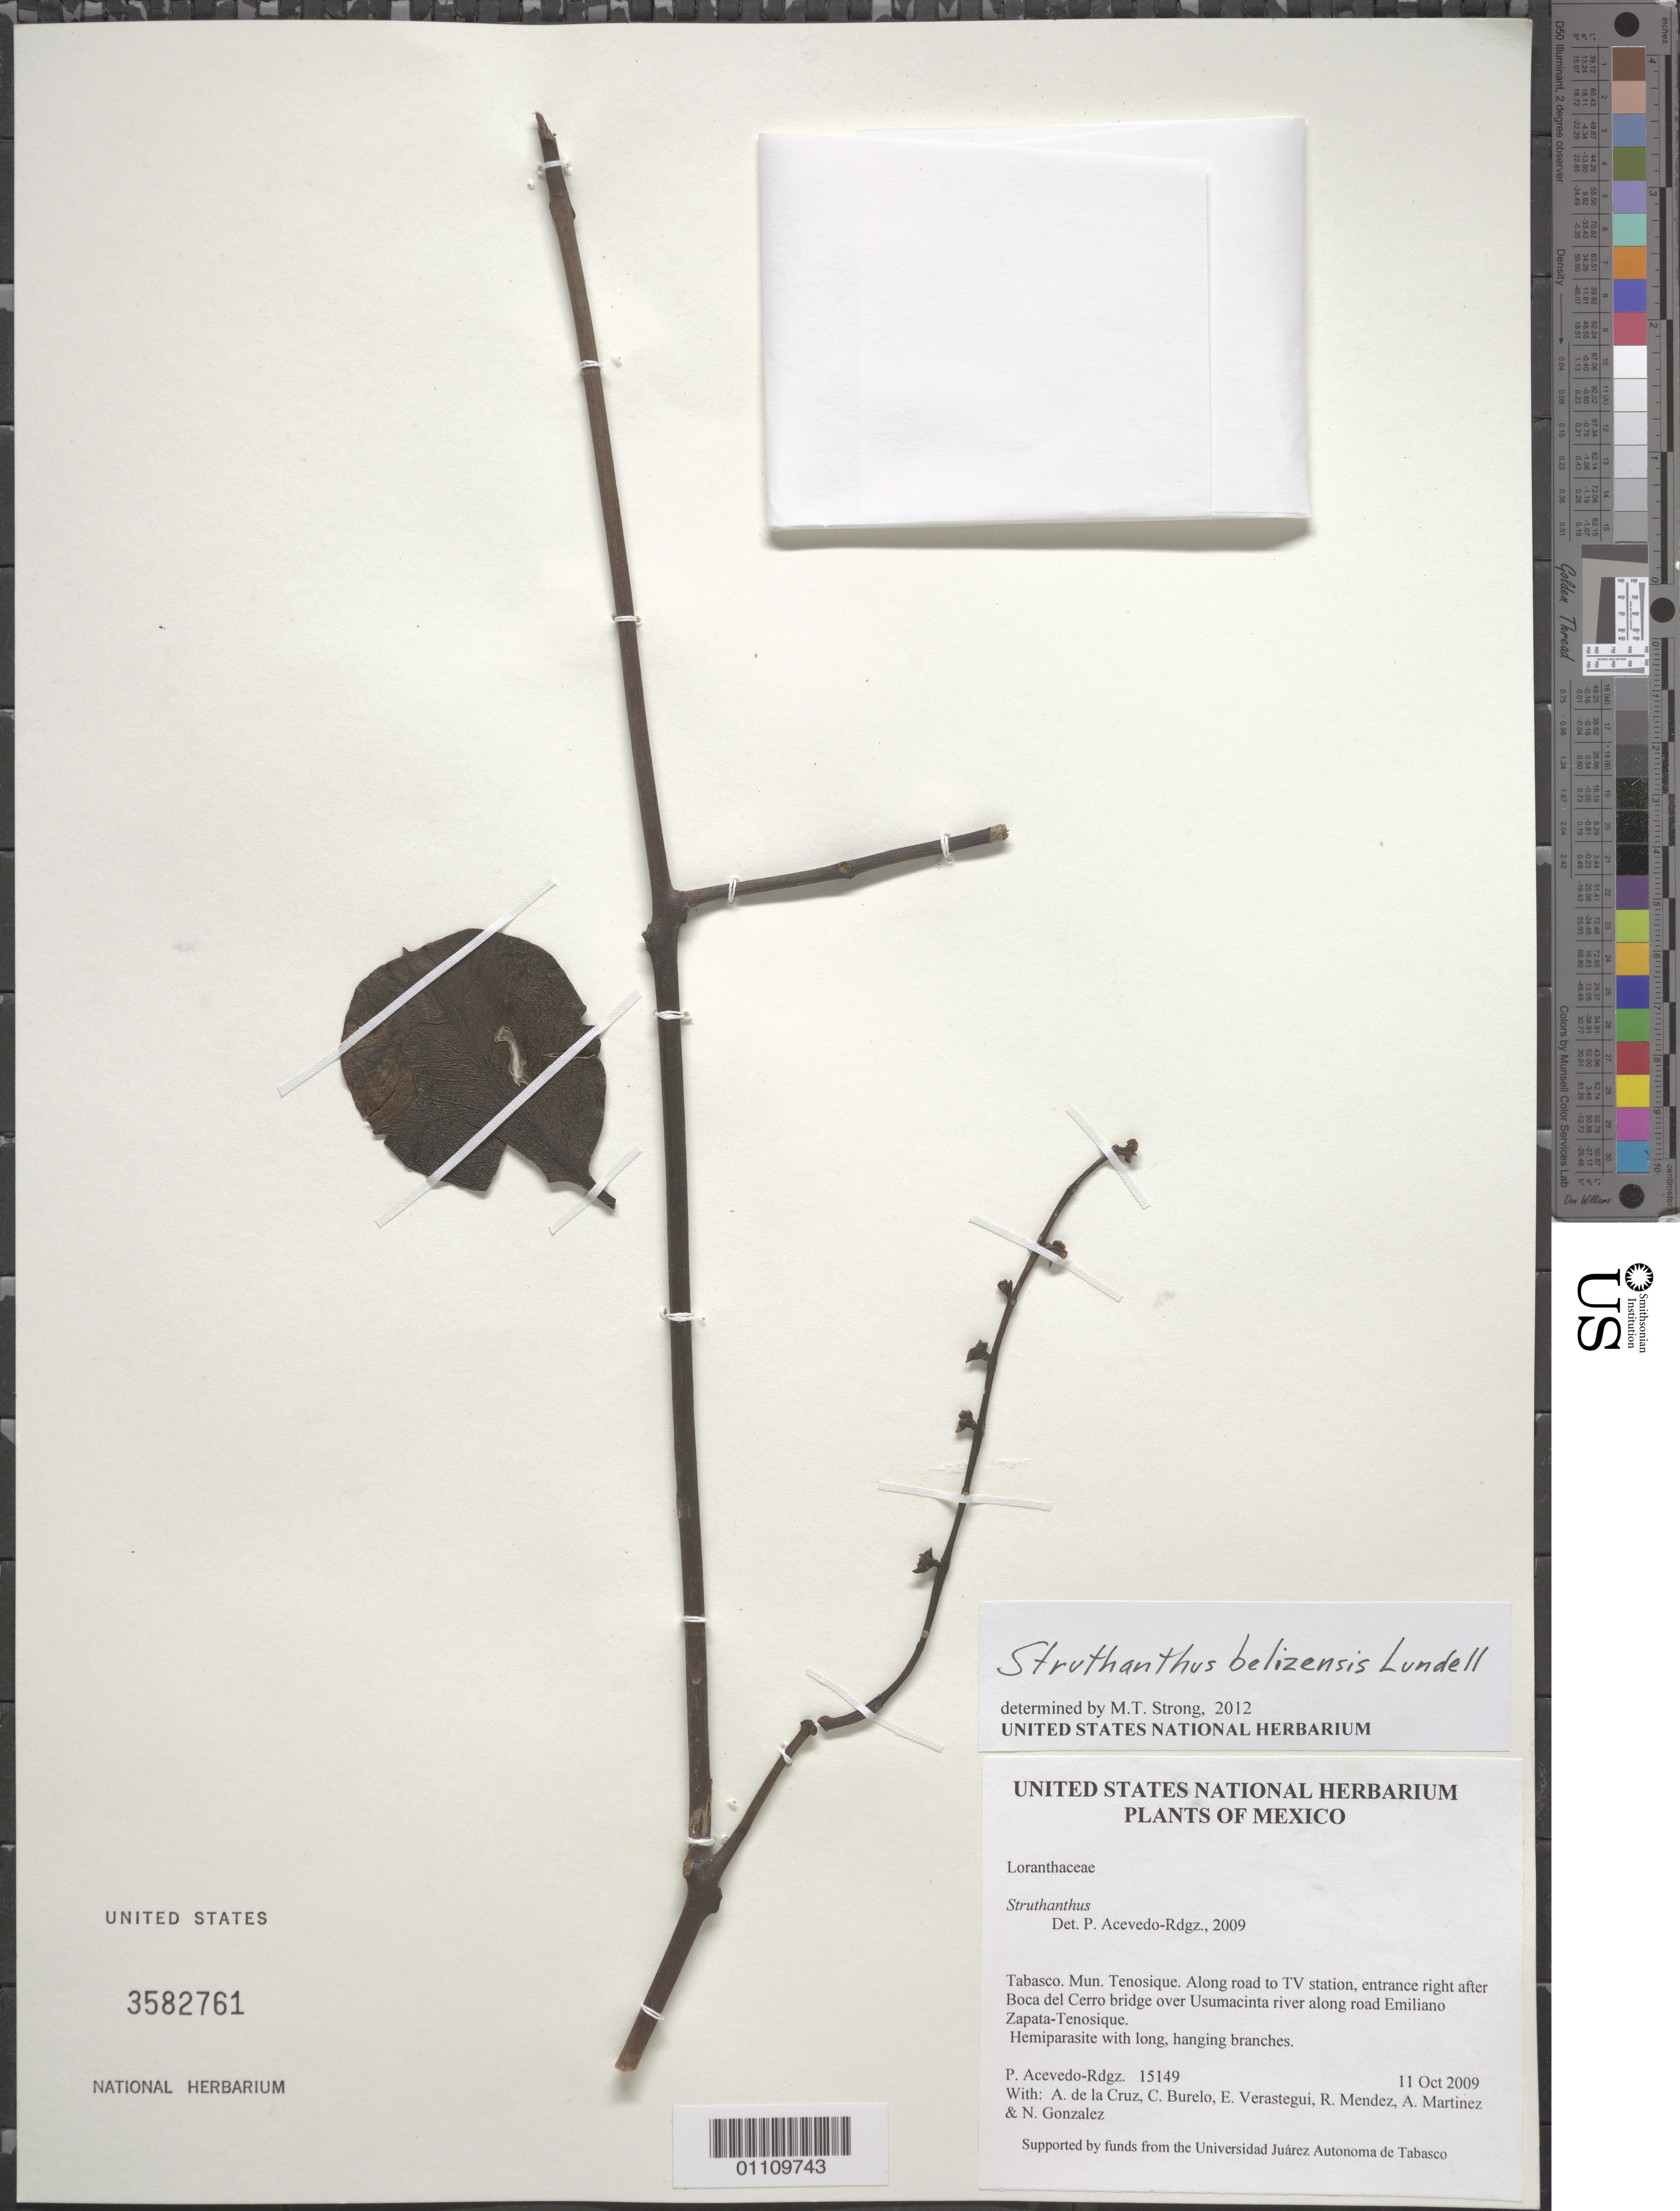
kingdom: Plantae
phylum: Tracheophyta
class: Magnoliopsida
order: Santalales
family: Loranthaceae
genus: Struthanthus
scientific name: Struthanthus belizensis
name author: Lundell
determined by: Strong, M. T., (US), Smithsonian Institution - National Museum of Natural History (UNITED STATES)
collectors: P. Acevedo-Rodr., A. de la Cruz, C. Burelo, E. Verastegui, R. Mendez & A. Martinez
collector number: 15149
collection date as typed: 11 Oct 2009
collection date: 2009-10-11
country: Mexico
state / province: Tabasco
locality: Mun. Tenosique. Along road to TV station, entrance right after Boca del Cerro bridge over Usumacinta river along road Emiliano Zapata-Tenosique.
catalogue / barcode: US 3582761